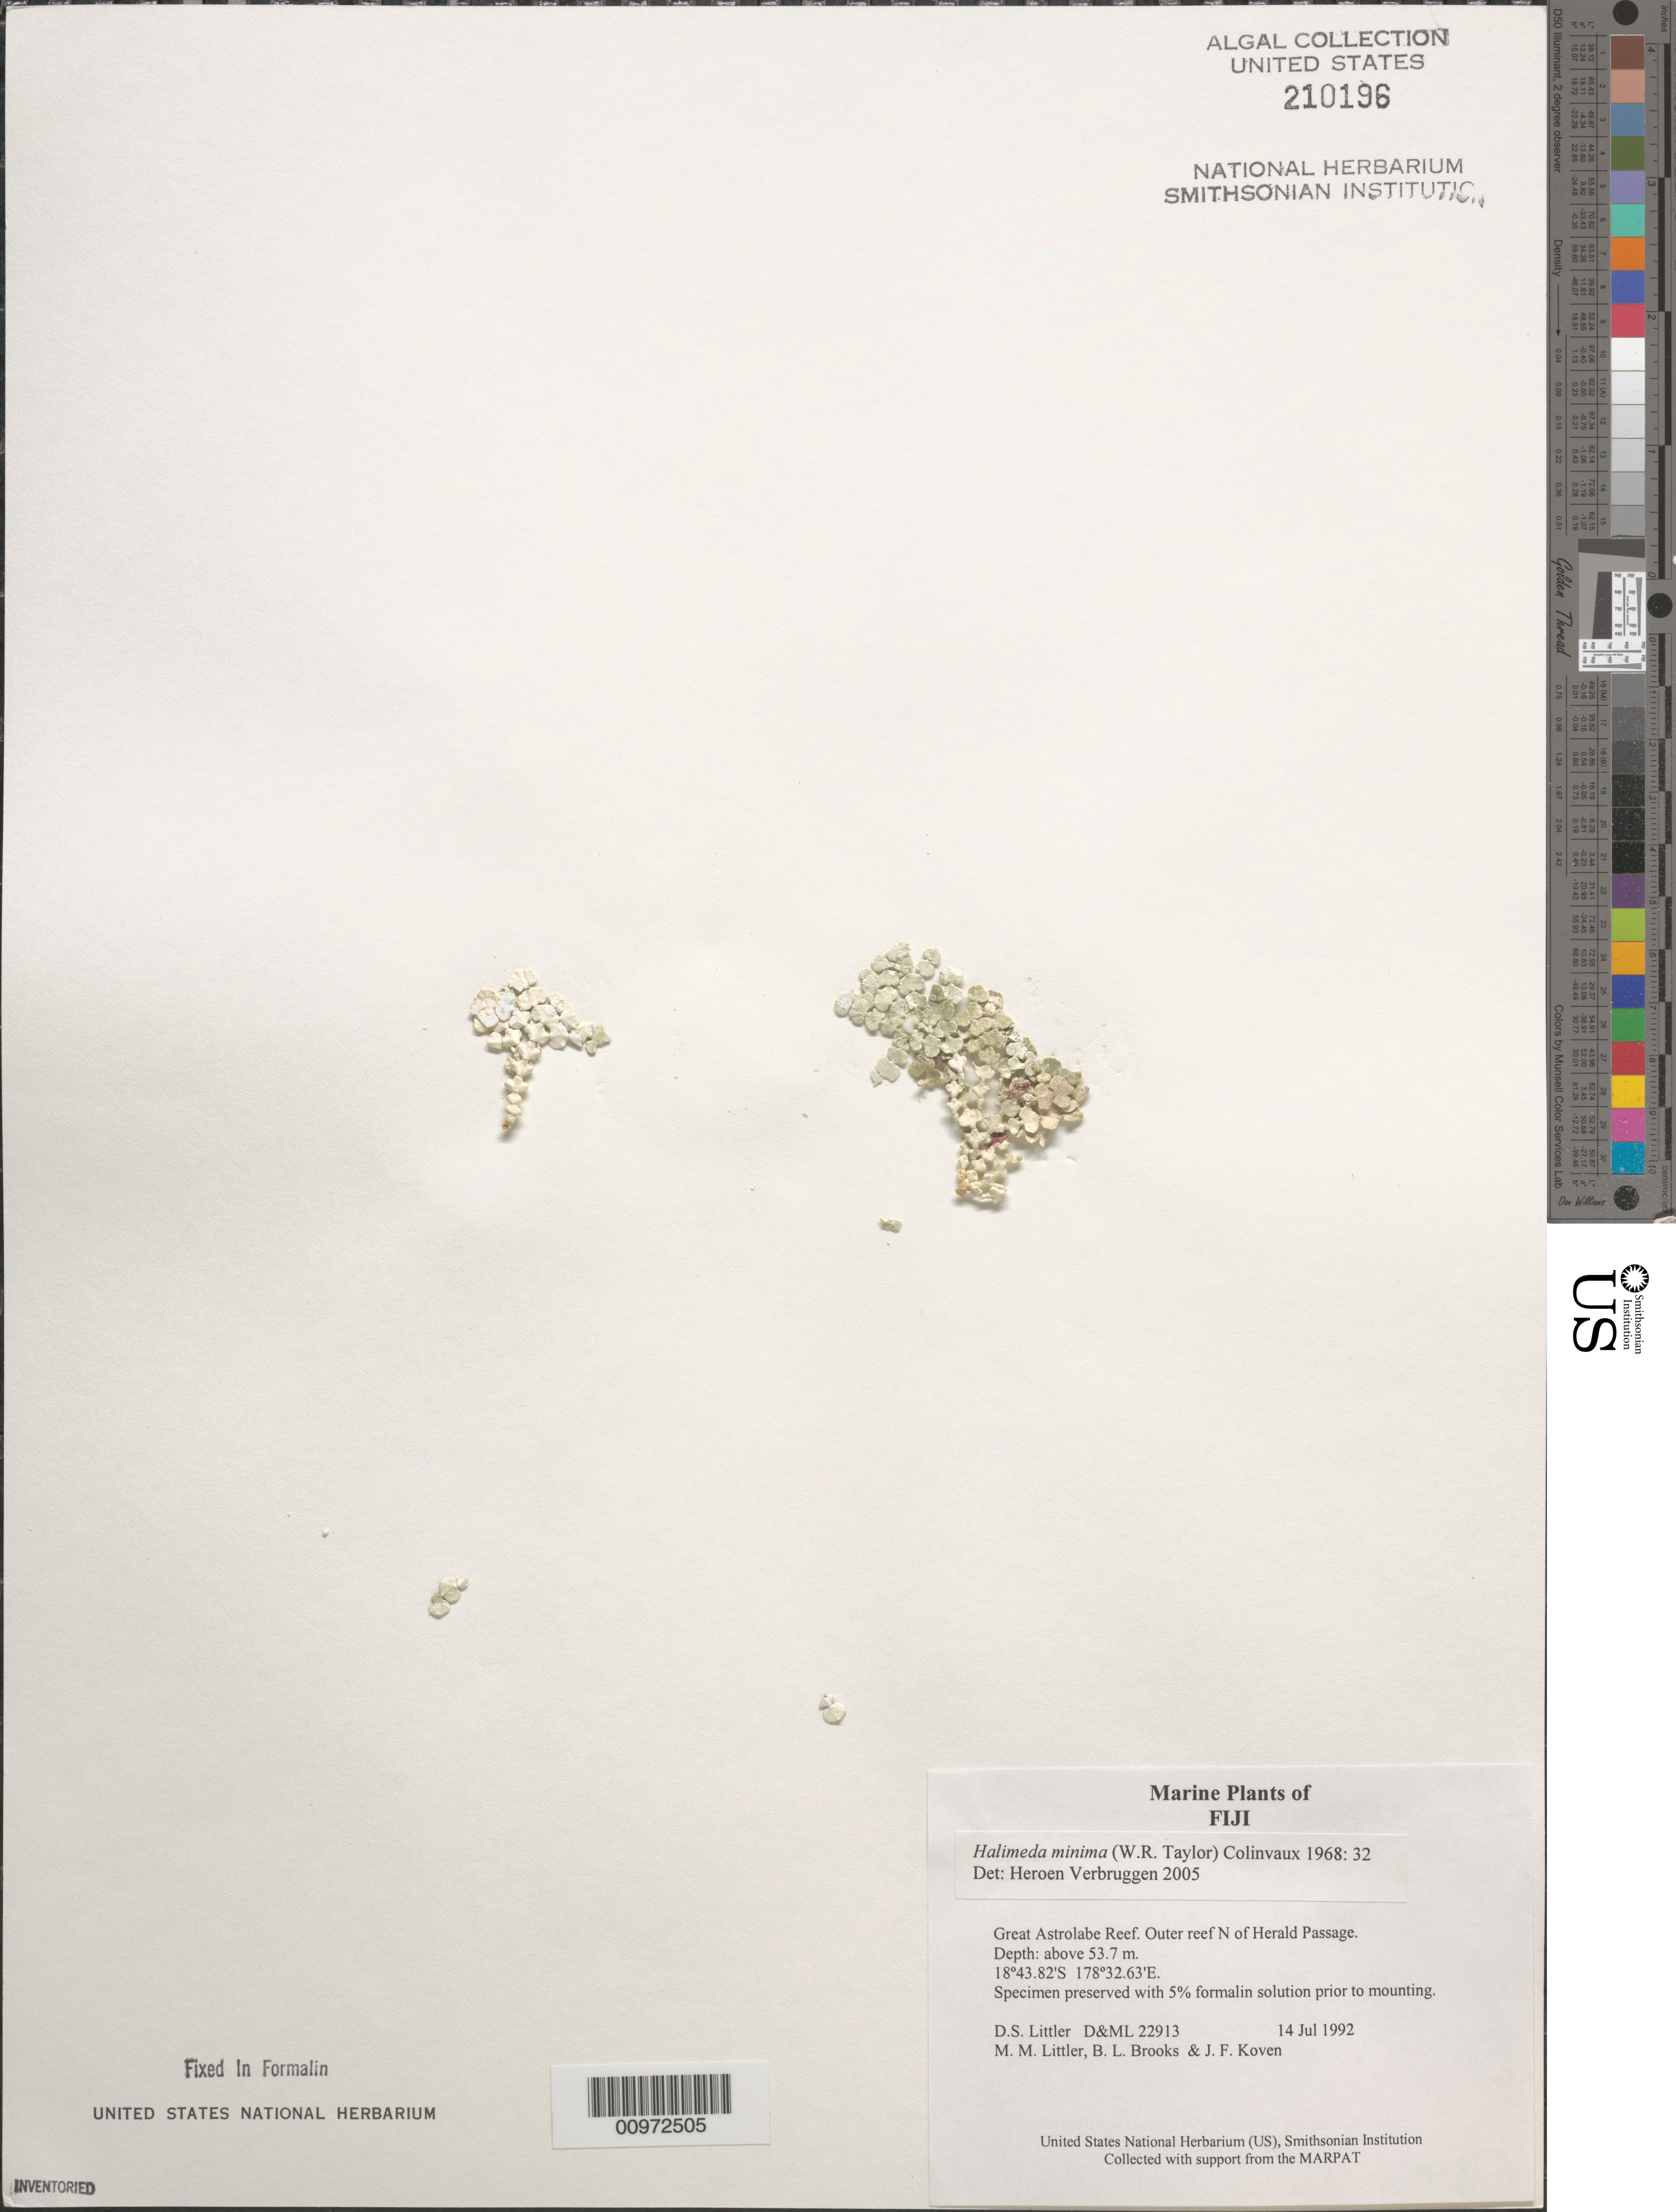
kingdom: Plantae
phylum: Chlorophyta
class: Ulvophyceae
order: Bryopsidales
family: Halimedaceae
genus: Halimeda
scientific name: Halimeda minima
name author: (W.R. Taylor) Hillis-Colinvaux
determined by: Verbruggen, H.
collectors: D. S. Littler, M. M. Littler, B. Brooks & J. Koven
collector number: D&ML 22913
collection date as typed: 14 Jul 1992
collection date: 1992-07-14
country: Fiji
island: Great Astrolabe Reef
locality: Great Astrolabe Reef, outer reef north of Herald Passage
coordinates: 18 43.82'S, 178 32.63'E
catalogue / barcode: US 210196